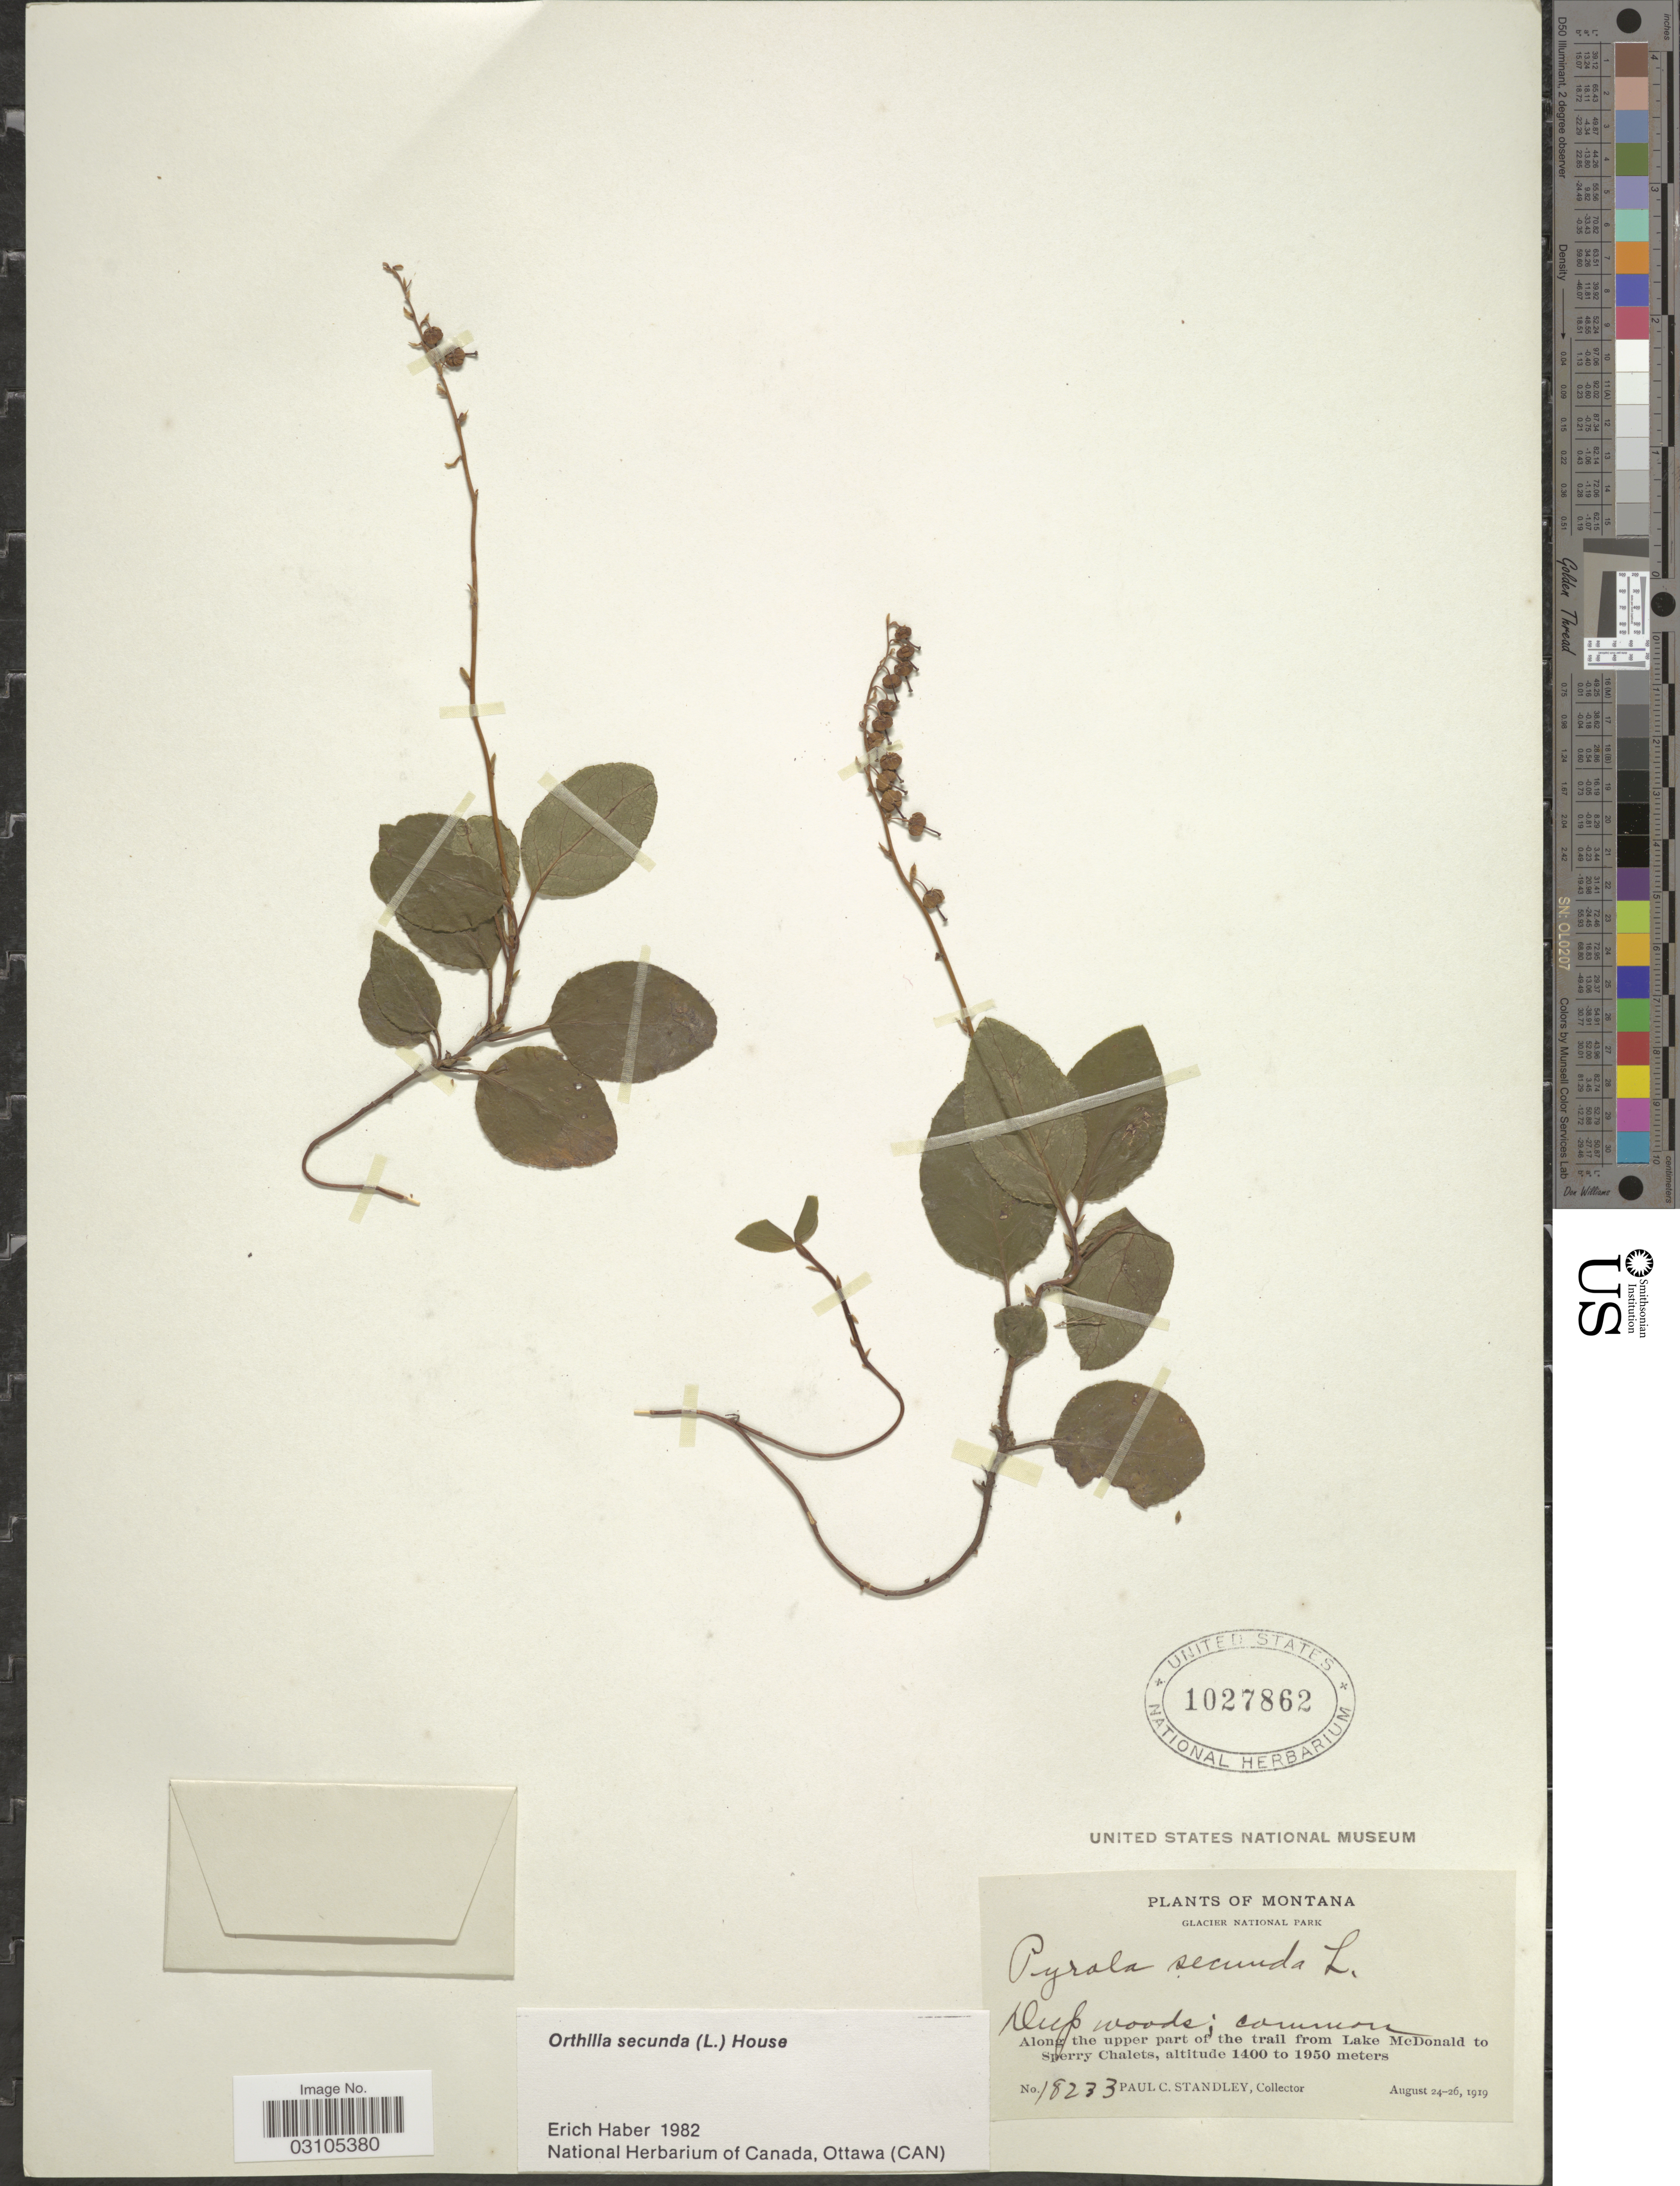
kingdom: Plantae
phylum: Tracheophyta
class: Magnoliopsida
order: Ericales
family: Ericaceae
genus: Orthilia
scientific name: Orthilia secunda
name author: (L.) House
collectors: P. C. Standley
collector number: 18233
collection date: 1919-08-24/1919-08-26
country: United States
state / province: Montana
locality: Glacier National Park. Along the upper part of the trail from Lake McDonald to Sperry Chalets.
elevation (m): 1400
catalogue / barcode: US 1027862